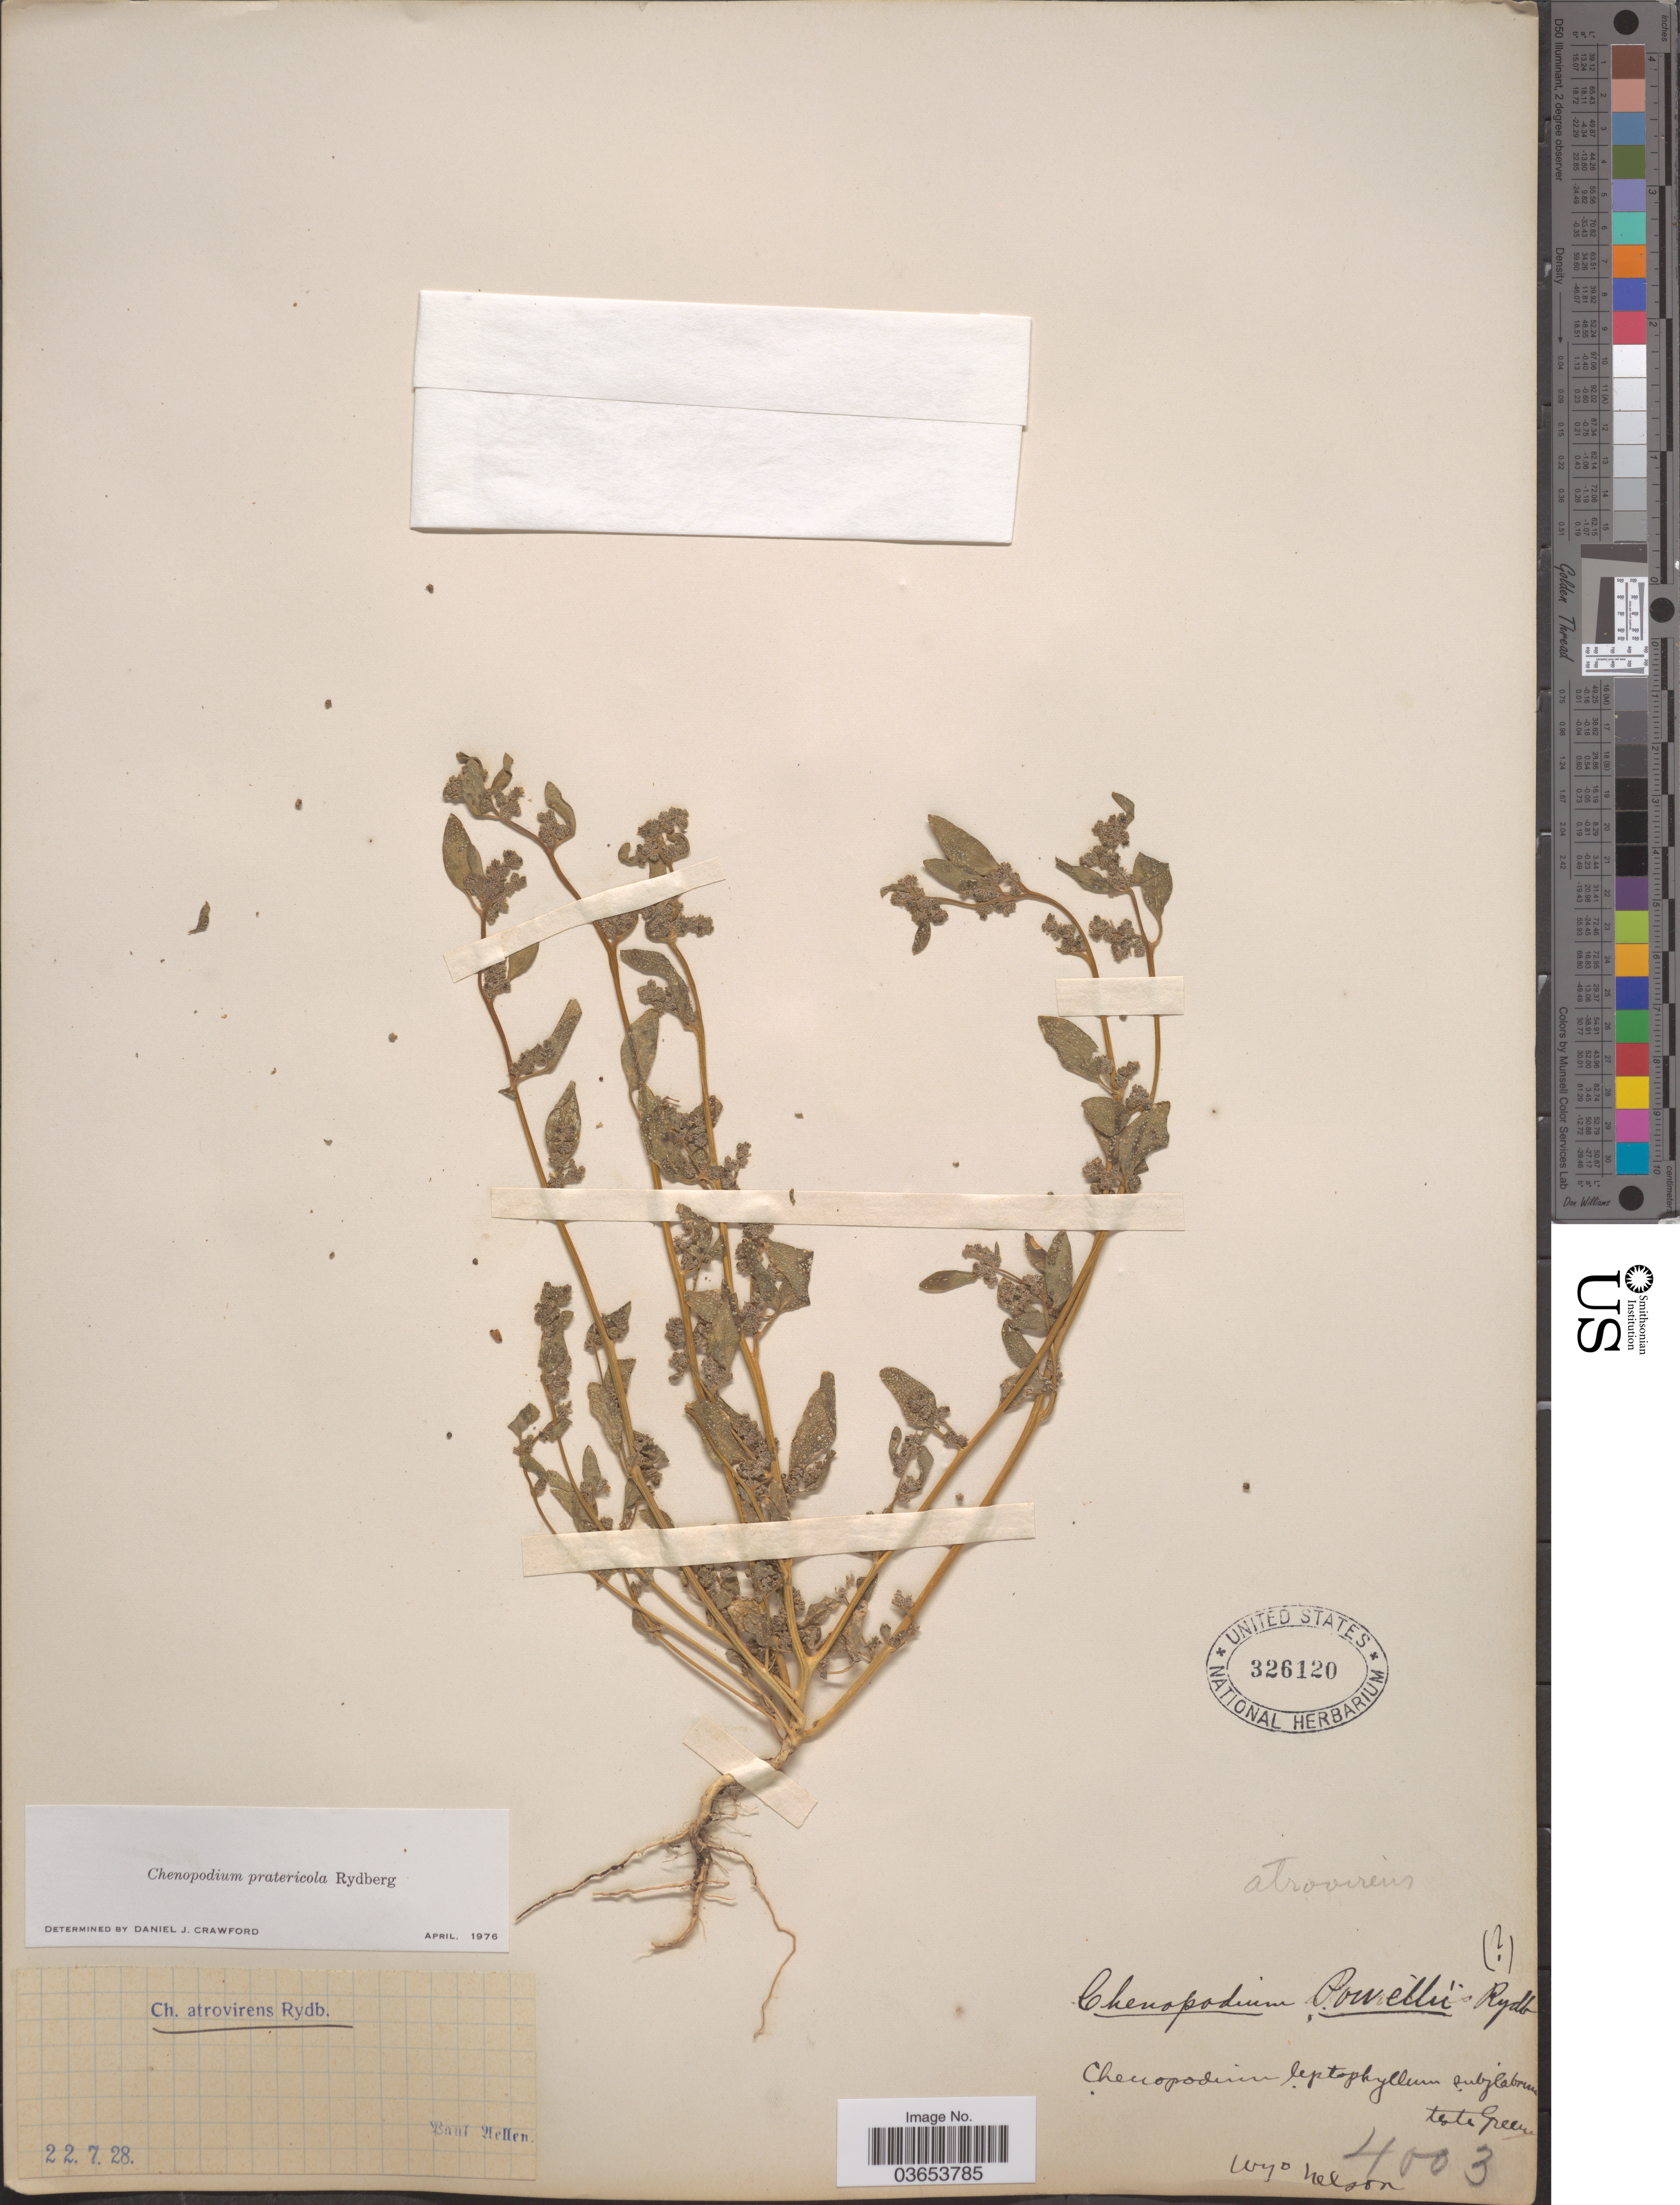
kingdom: Plantae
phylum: Tracheophyta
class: Magnoliopsida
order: Caryophyllales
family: Amaranthaceae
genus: Chenopodium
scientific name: Chenopodium pratericola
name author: Rydb.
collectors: Nelson, --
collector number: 4003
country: United States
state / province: Wyoming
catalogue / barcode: US 326120